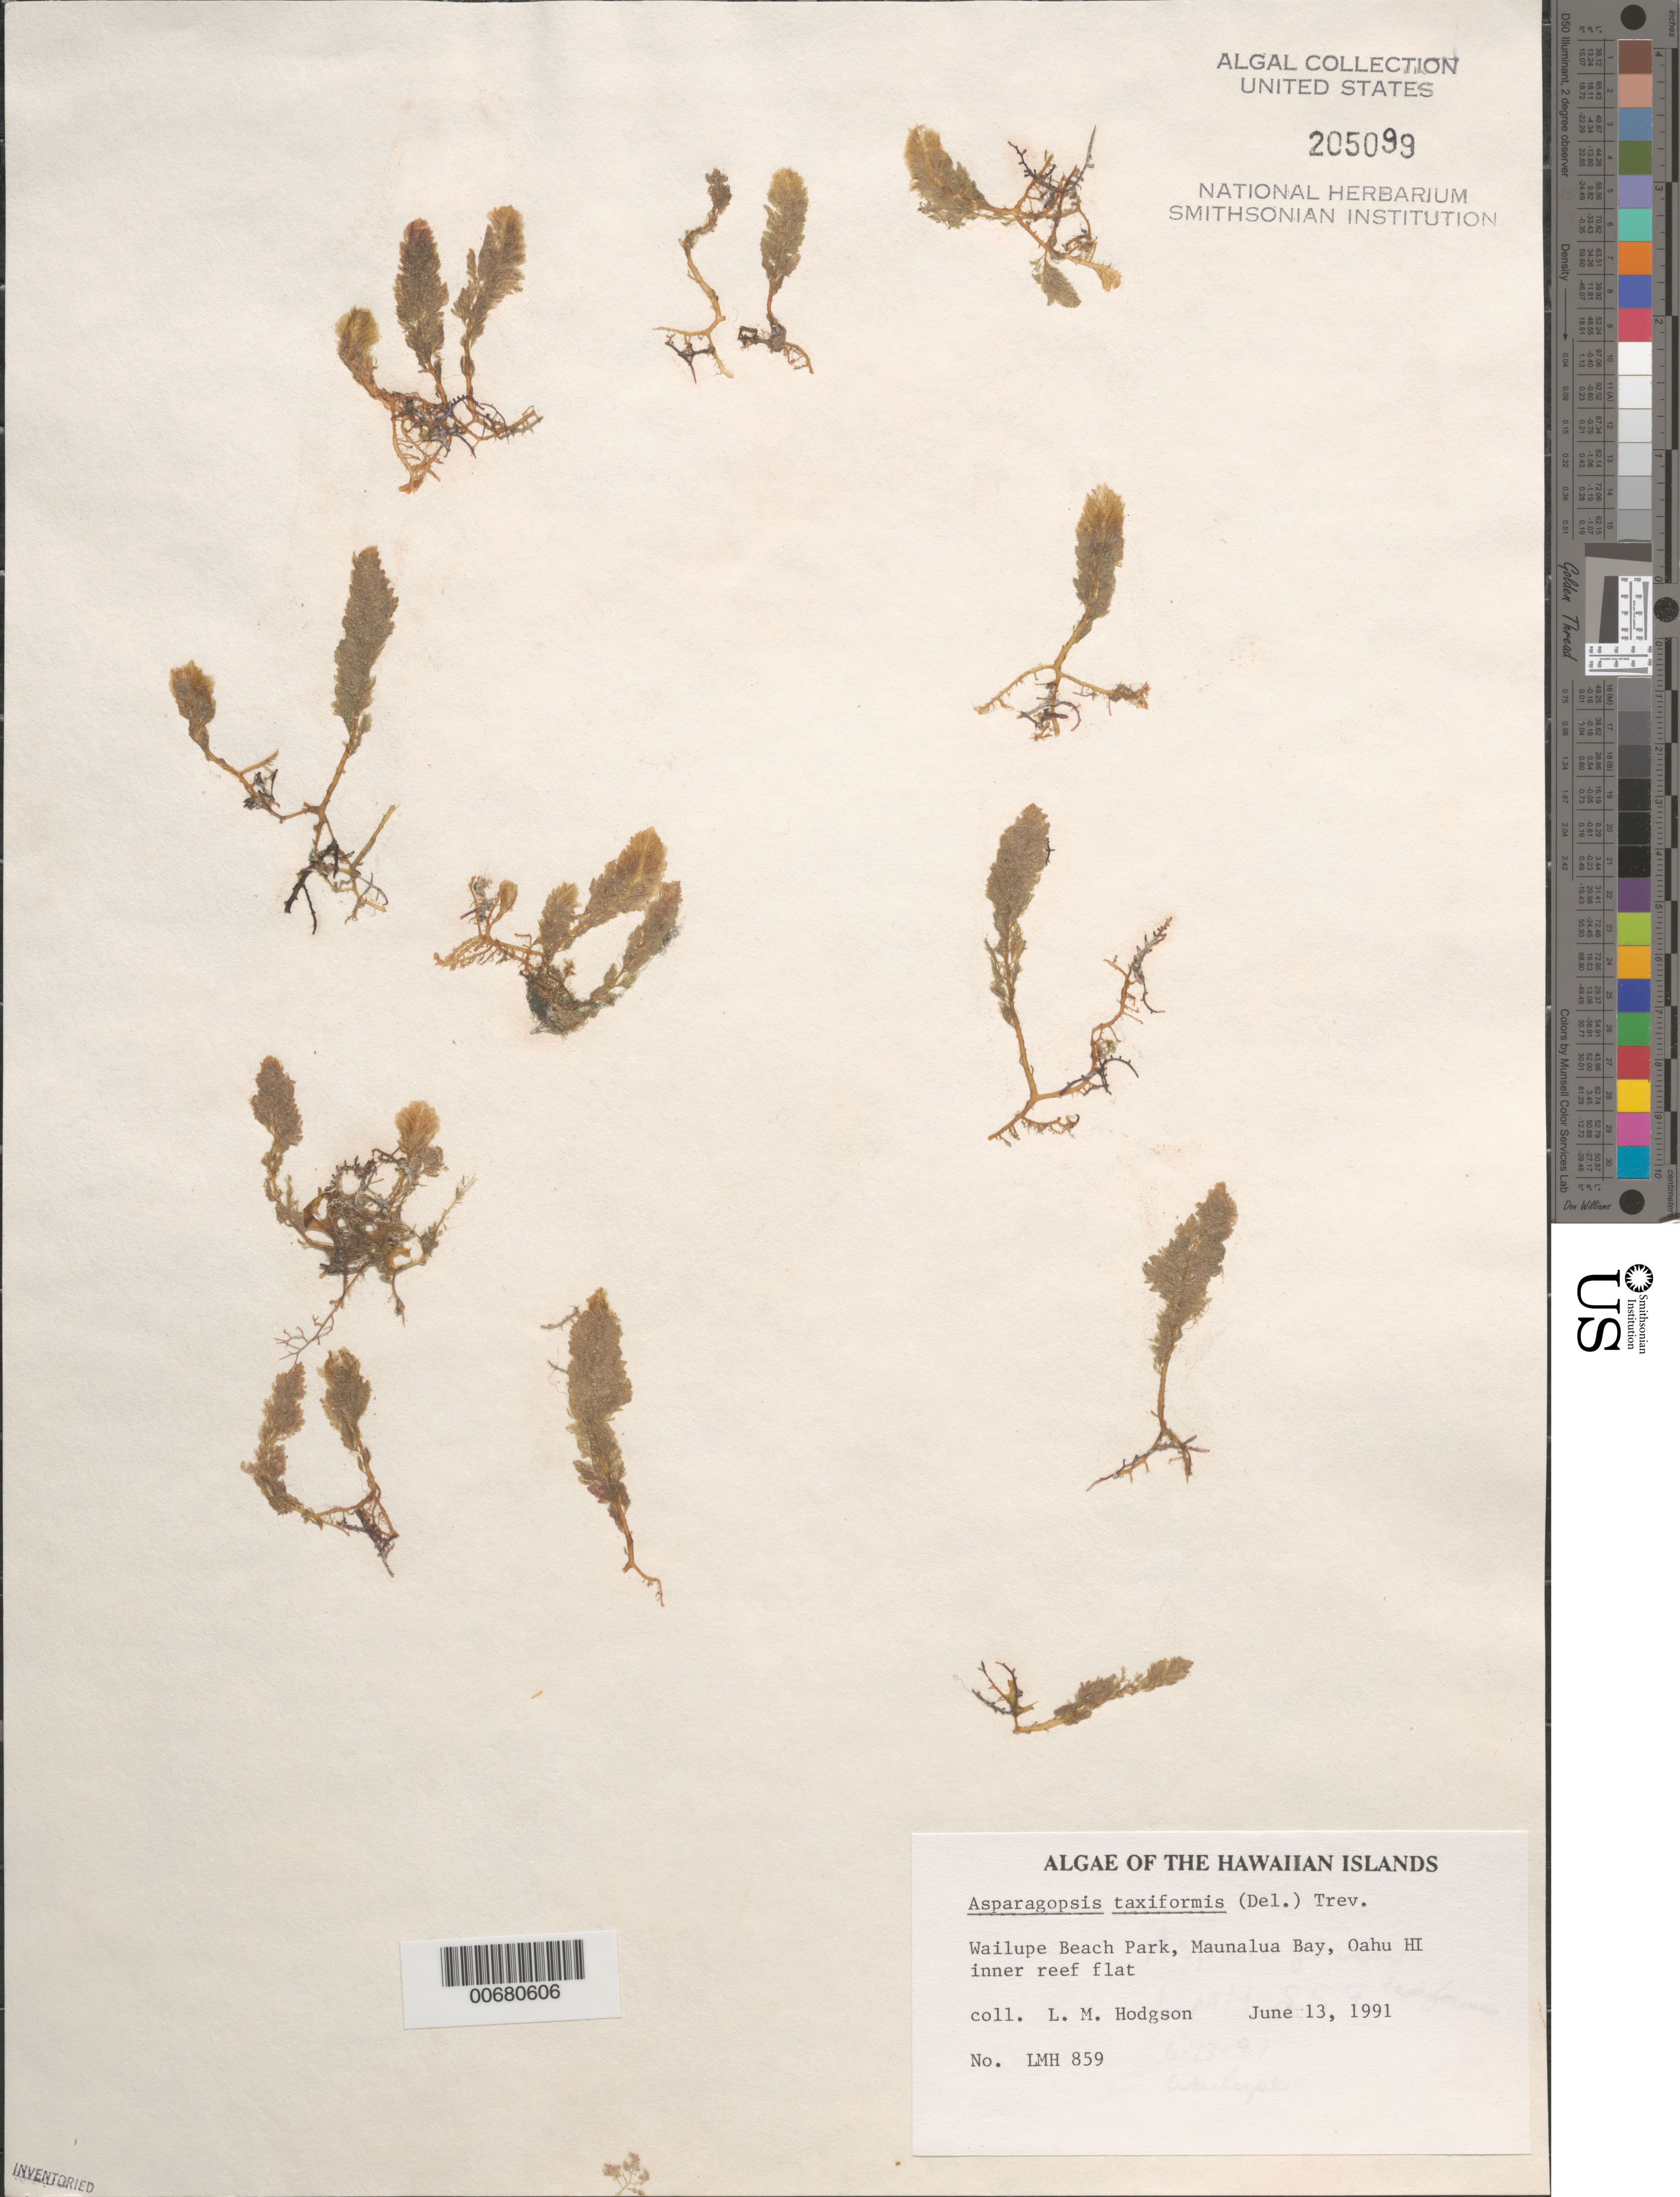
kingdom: Plantae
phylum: Rhodophyta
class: Florideophyceae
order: Bonnemaisoniales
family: Bonnemaisoniaceae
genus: Asparagopsis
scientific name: Asparagopsis taxiformis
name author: (Delile) Trevis.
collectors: L. M. Hodgson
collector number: LMH 859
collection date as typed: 13 Jun 1991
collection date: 1991-06-13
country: United States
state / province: Hawaii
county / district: Honolulu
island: Oahu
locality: Wailupe Beach Park, Maunalua Bay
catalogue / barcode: US 205099